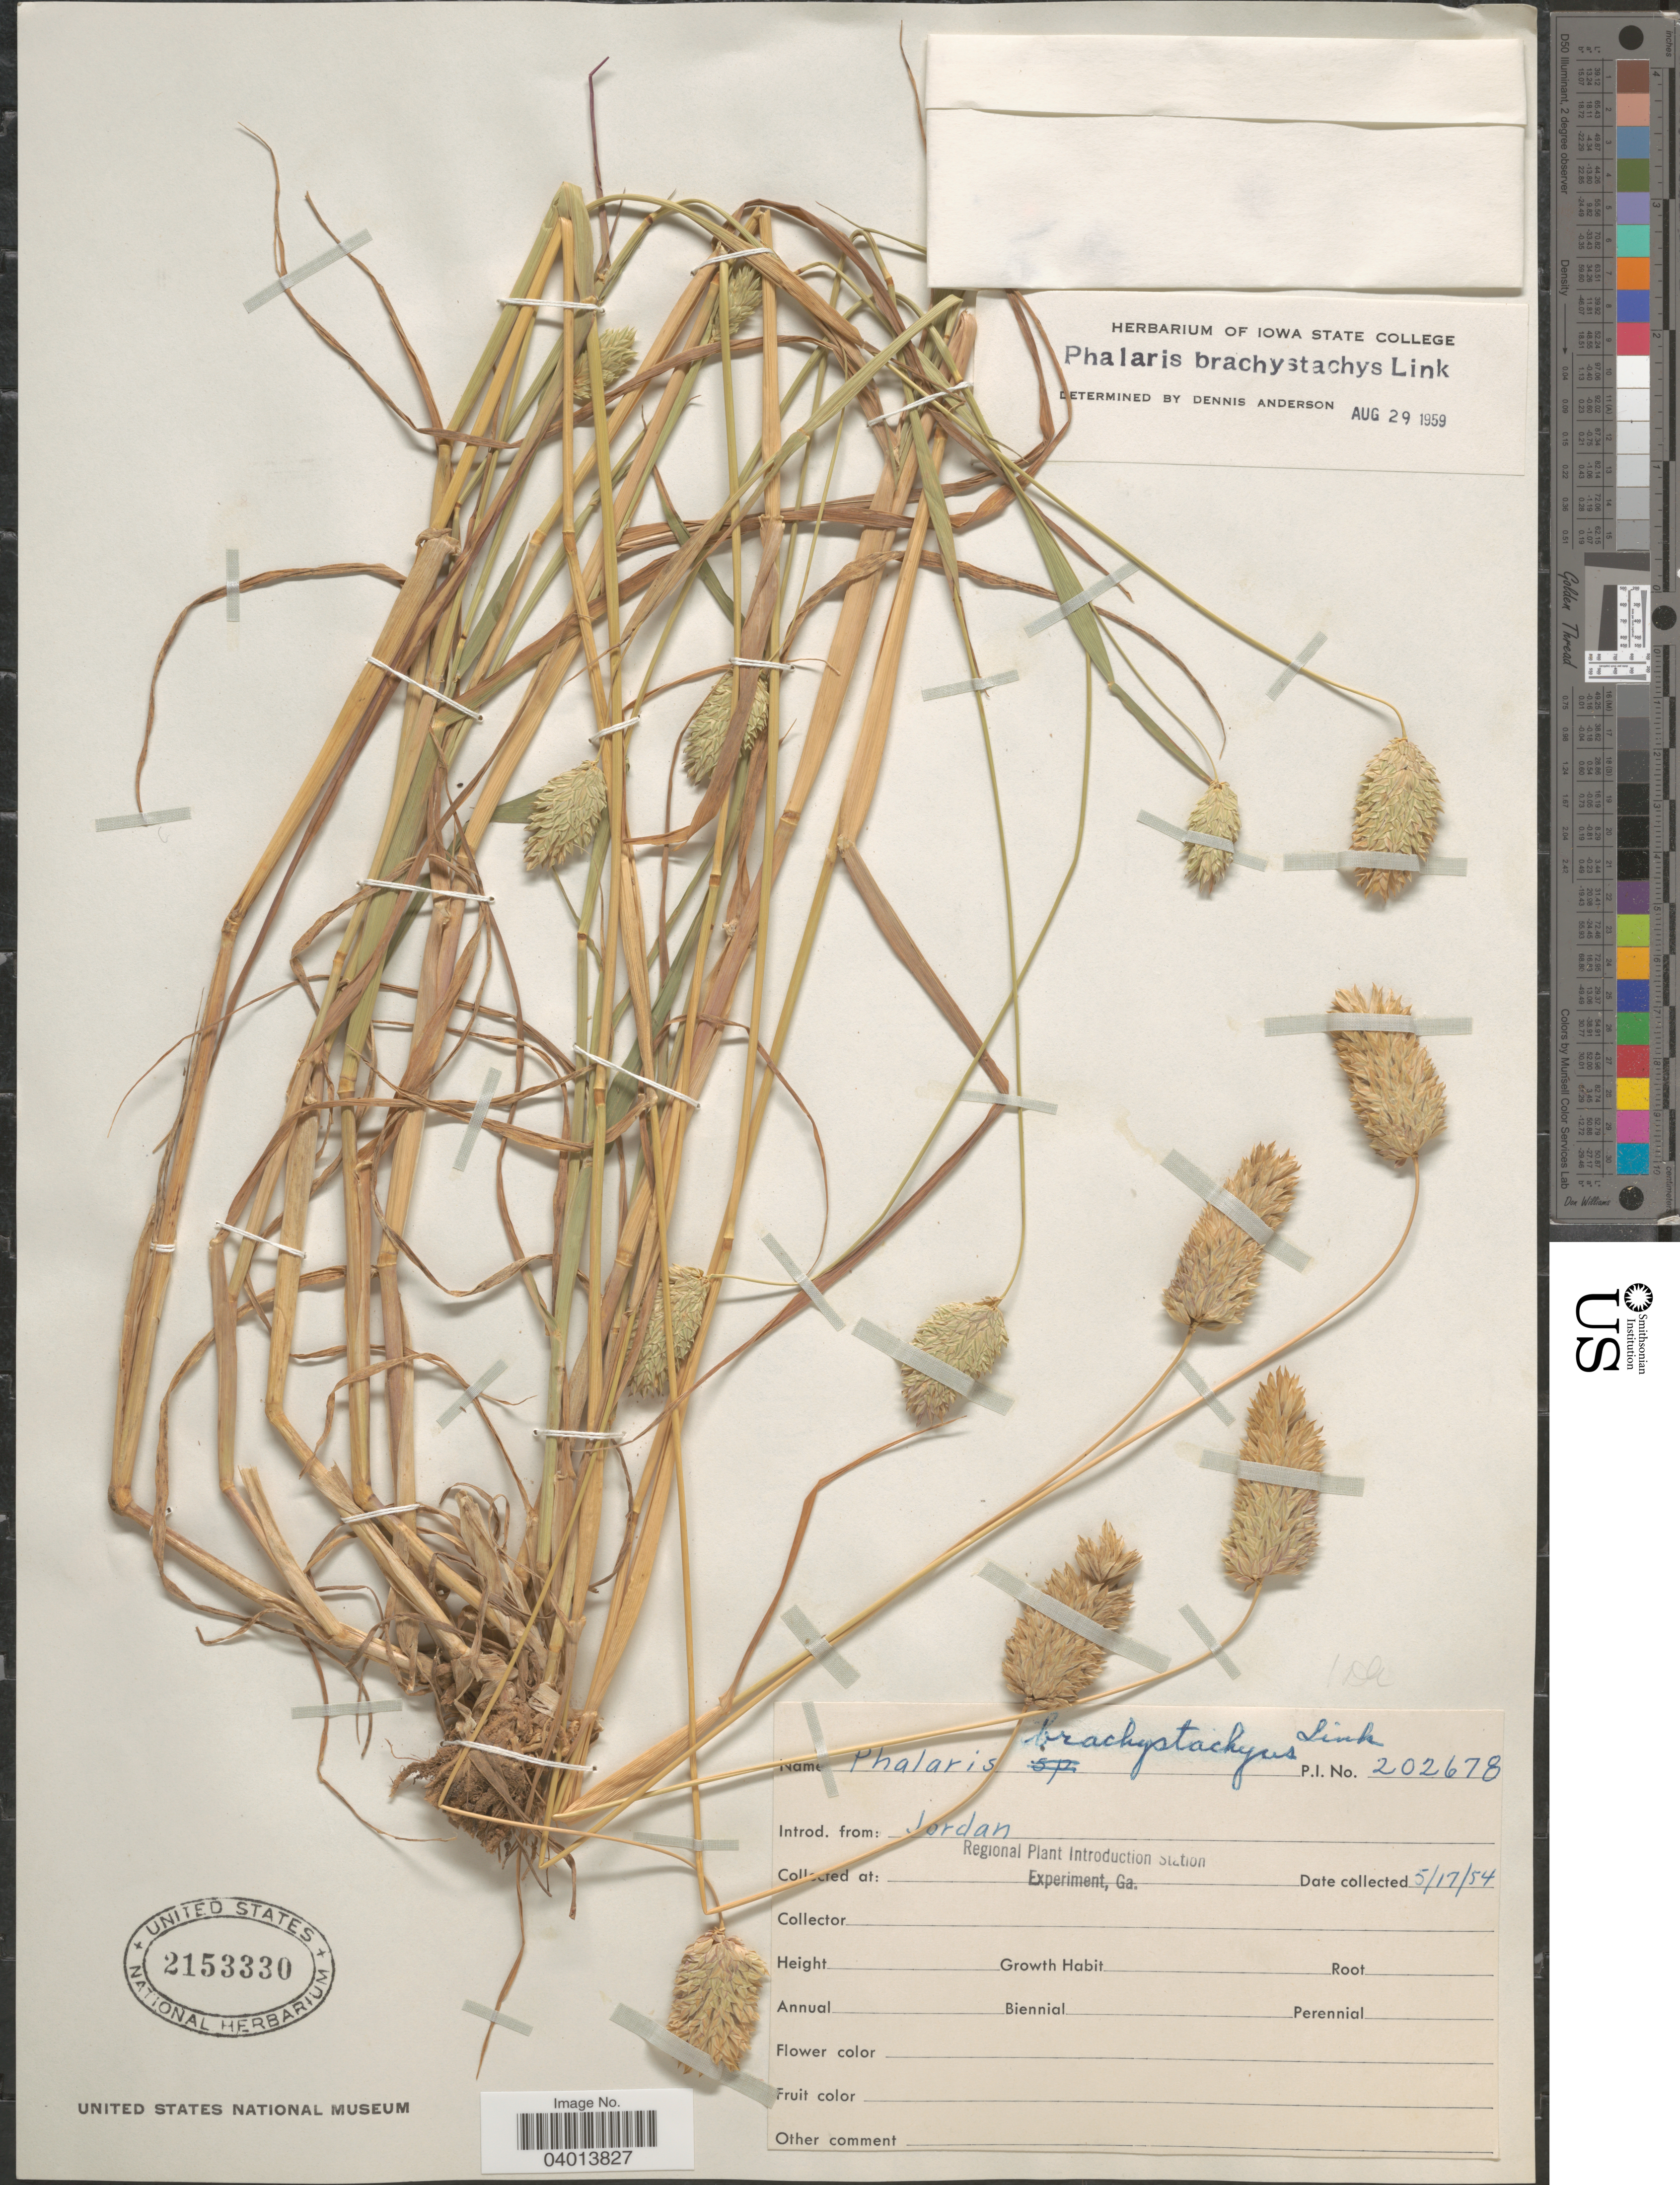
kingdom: Plantae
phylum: Tracheophyta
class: Liliopsida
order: Poales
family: Poaceae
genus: Phalaris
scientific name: Phalaris brachystachys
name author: Link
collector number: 202678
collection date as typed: Transcribed d/m/y: 17/5/54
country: United States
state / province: Georgia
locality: Regional Plant Introduction Station Experiment.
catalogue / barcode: US 2153330